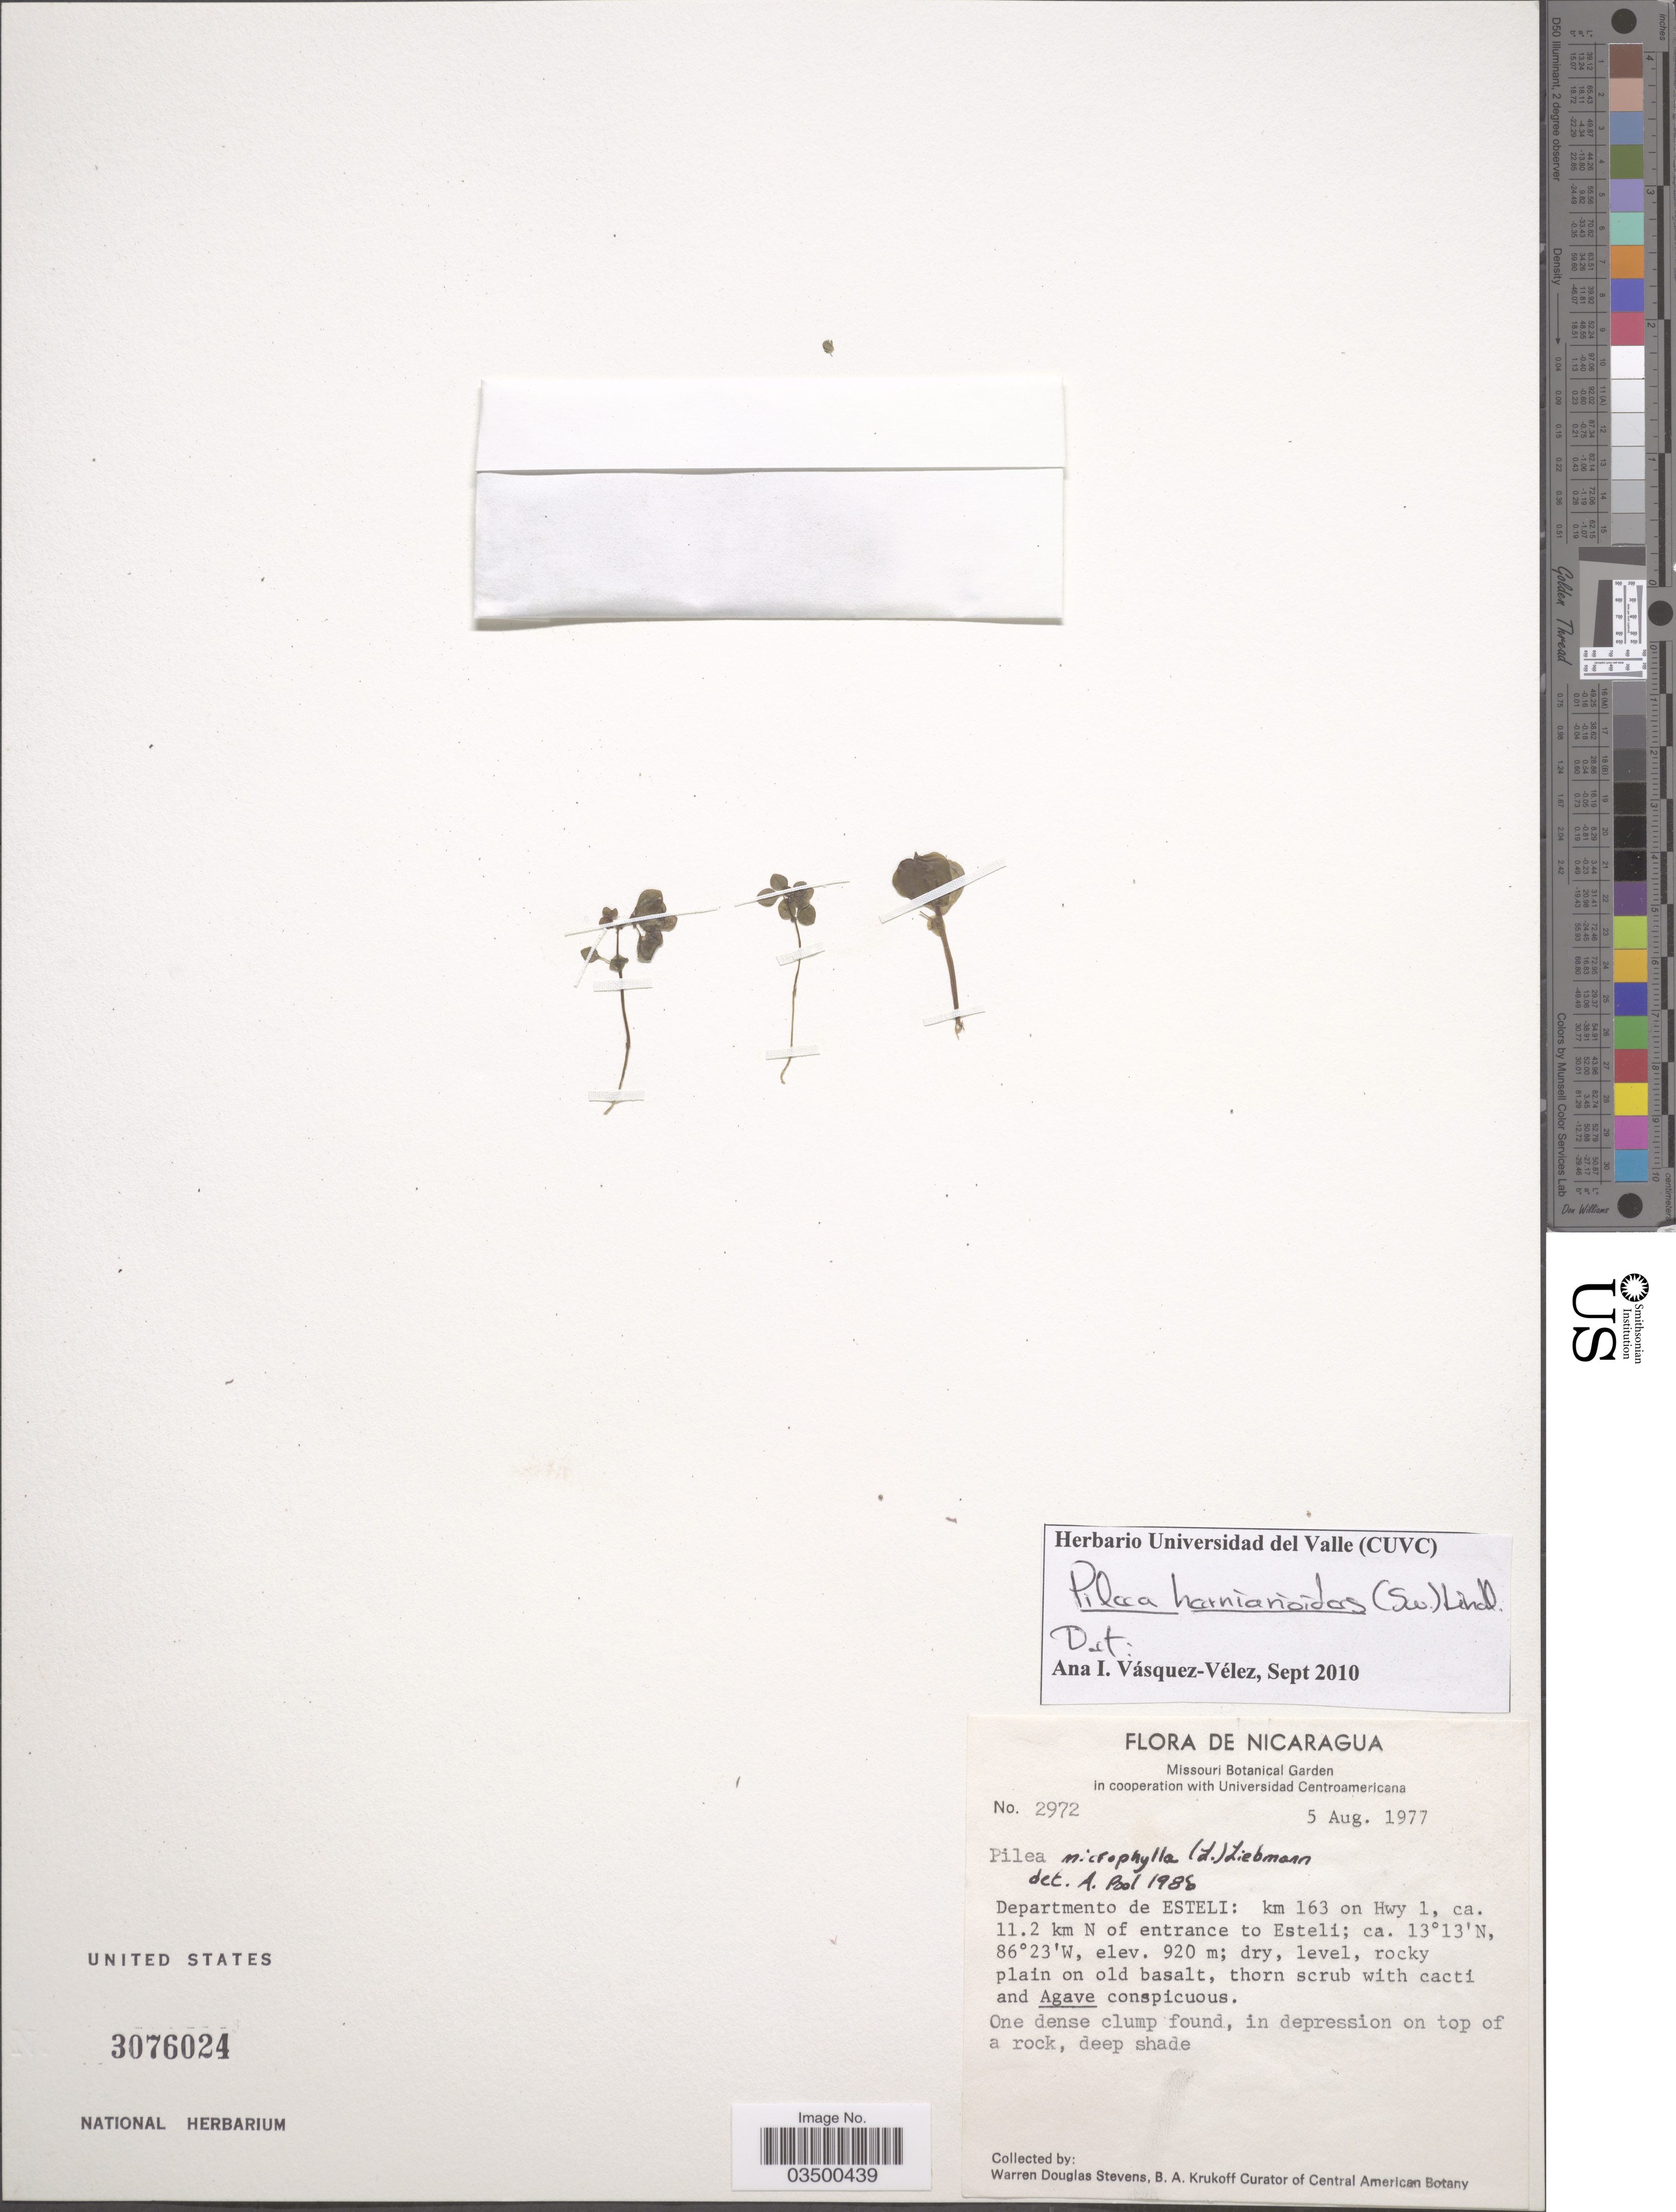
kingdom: Plantae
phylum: Tracheophyta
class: Magnoliopsida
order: Rosales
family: Urticaceae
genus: Pilea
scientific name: Pilea herniarioides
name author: (Sw.) Lindl.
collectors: W. D. Stevens & B. A. Krukoff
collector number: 2972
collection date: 1977-08-05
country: Nicaragua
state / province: Esteli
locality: Departmento de Esteli: km 163 on Hwy 1, ca. 11.2 km N of entrance to Esteli.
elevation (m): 920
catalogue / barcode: US 3076024